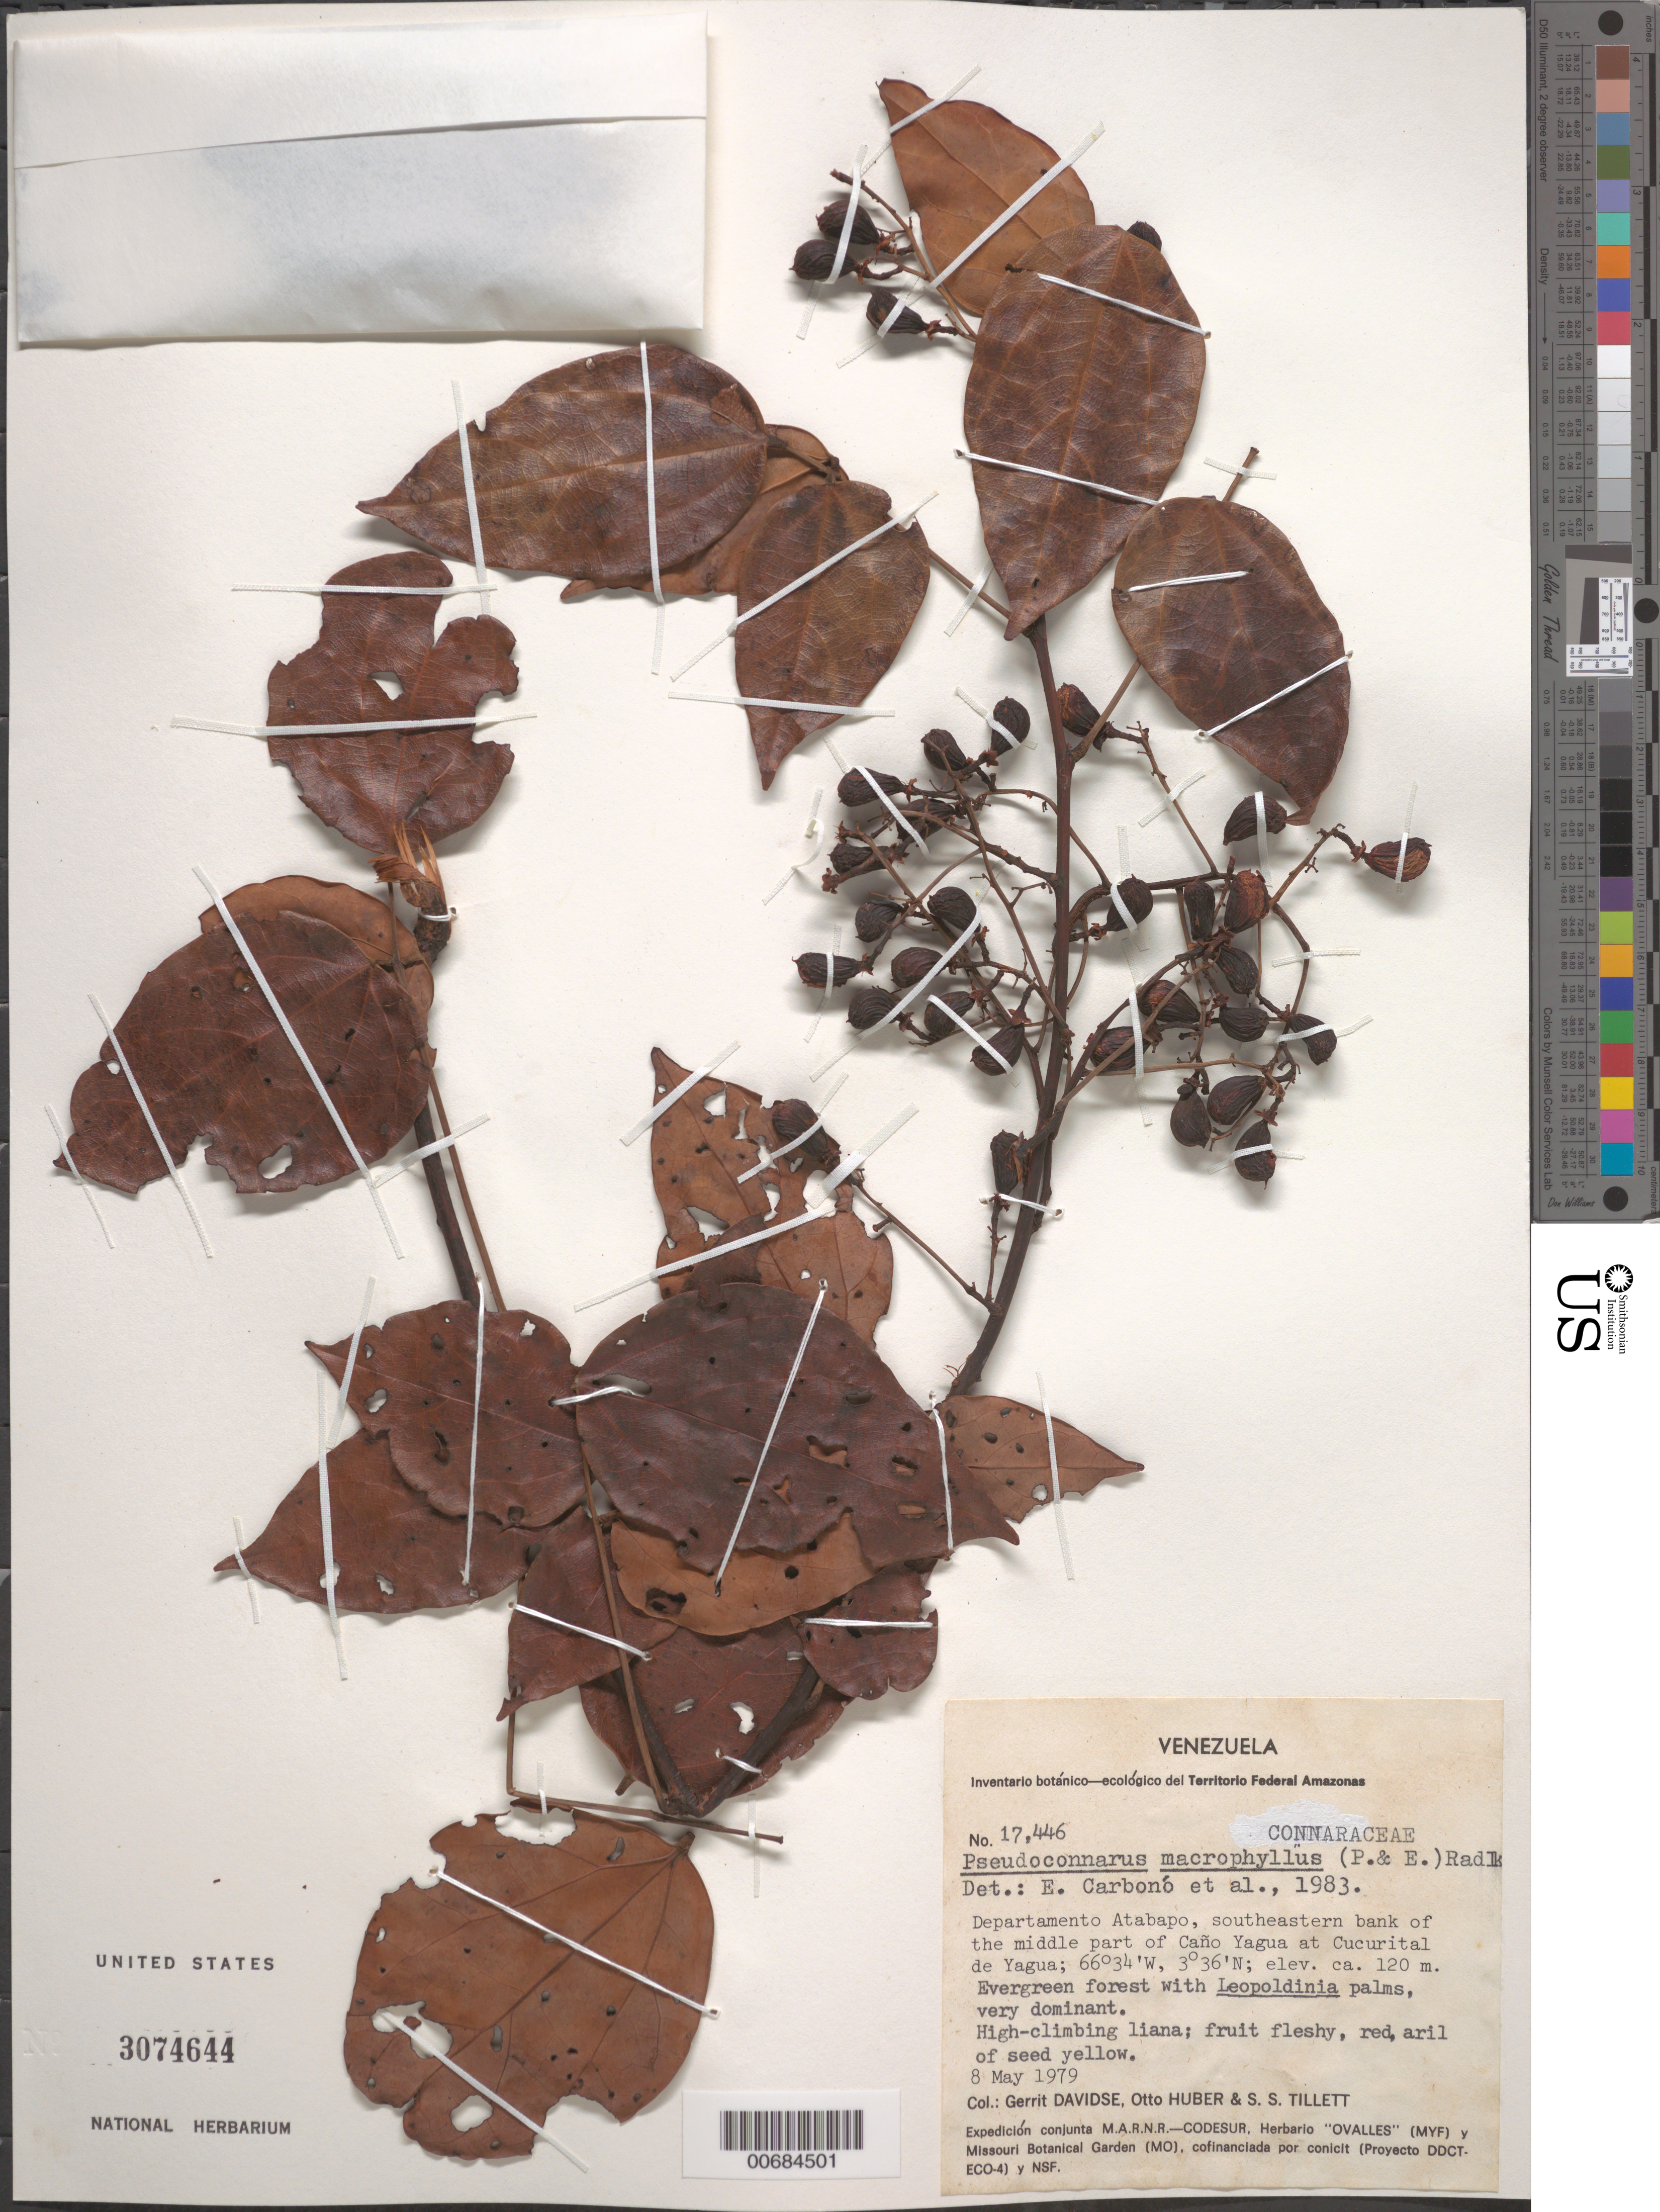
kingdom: Plantae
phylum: Tracheophyta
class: Magnoliopsida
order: Oxalidales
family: Connaraceae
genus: Pseudoconnarus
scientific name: Pseudoconnarus macrophyllus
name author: (Poepp.) Radlk.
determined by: Carbonó, E.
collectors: G. Davidse, O. Huber & S. S. Tillett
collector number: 17446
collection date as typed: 8-May-79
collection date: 1979-05-08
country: Venezuela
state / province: Amazonas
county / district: Atabapo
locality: Cucurital de Yagua, SE bank of the middle part of Caño Yagua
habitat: Evergreen forest with Leopoldinia palms, very dominant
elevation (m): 120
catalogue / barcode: US 3074644